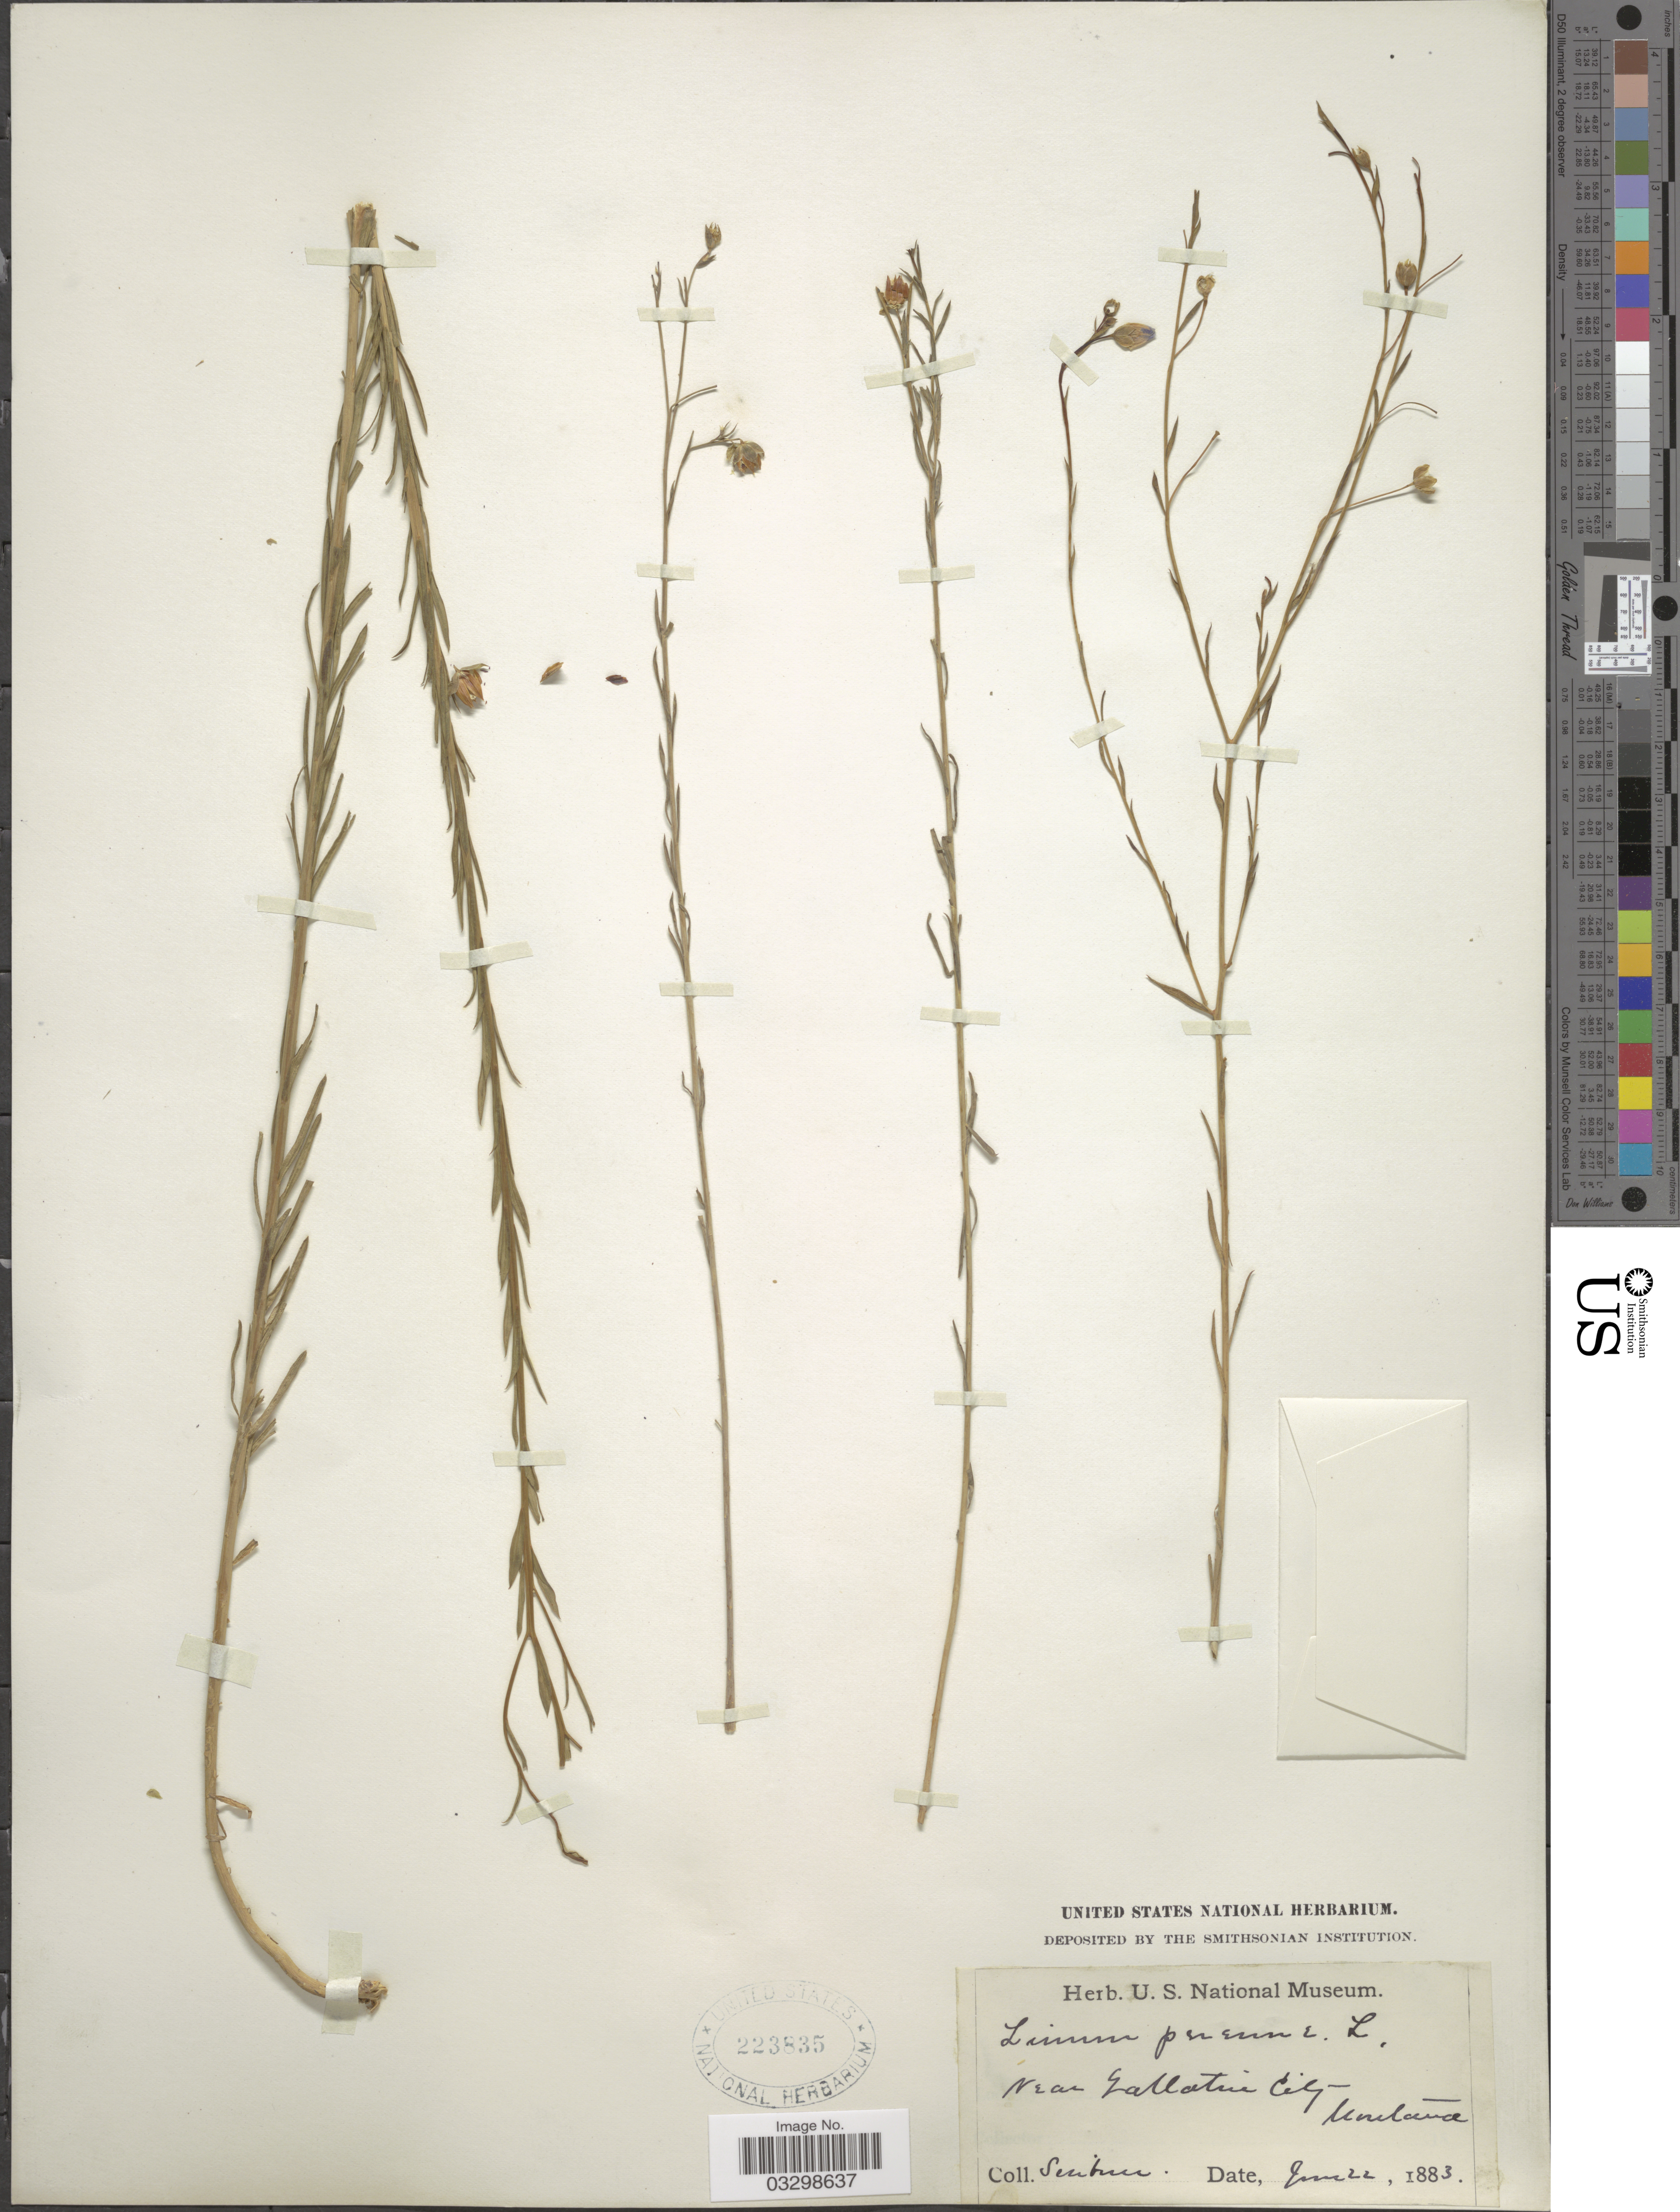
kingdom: Plantae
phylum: Tracheophyta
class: Magnoliopsida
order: Malpighiales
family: Linaceae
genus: Linum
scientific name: Linum lewisii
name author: Pursh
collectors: Scribner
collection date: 1883-06-22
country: United States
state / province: Montana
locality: Near Gallatin City.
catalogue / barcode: US 223835